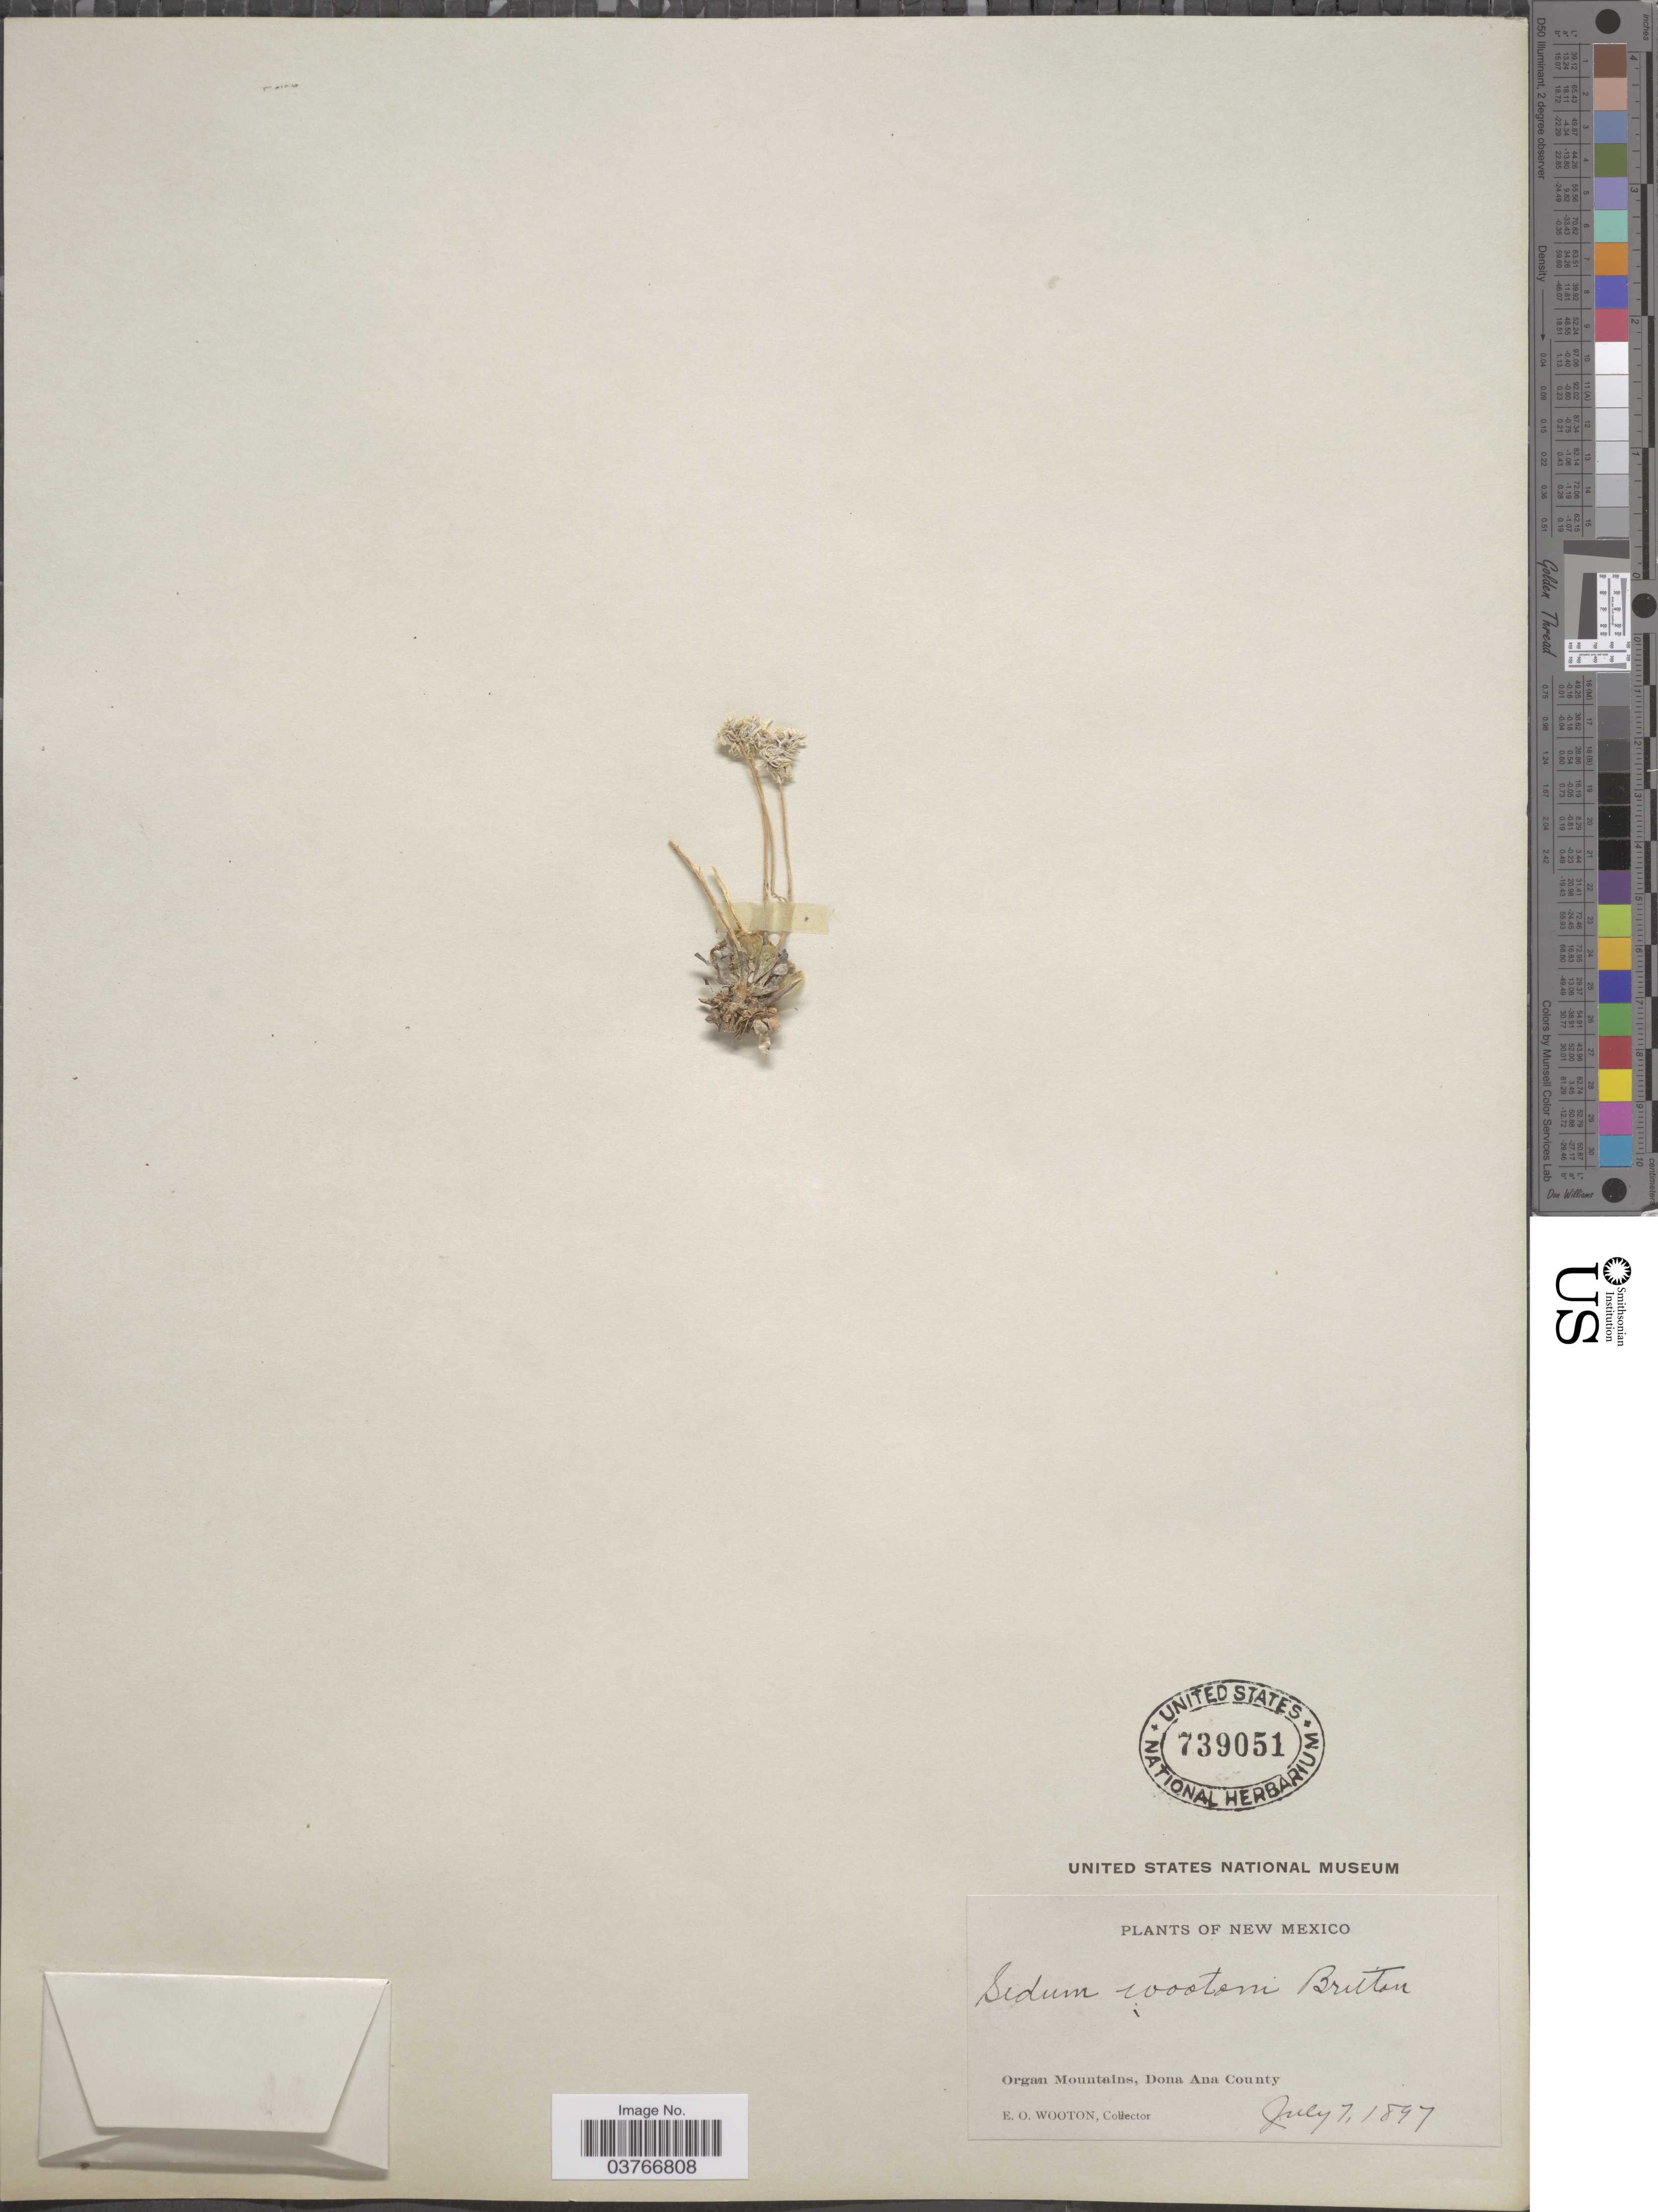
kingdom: Plantae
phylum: Tracheophyta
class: Magnoliopsida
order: Saxifragales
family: Crassulaceae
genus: Sedum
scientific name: Sedum wootonii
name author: Britton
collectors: E. O. Wooton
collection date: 1897-07-07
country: United States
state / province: New Mexico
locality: Organ Mountains, Dona Ana County.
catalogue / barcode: US 739051